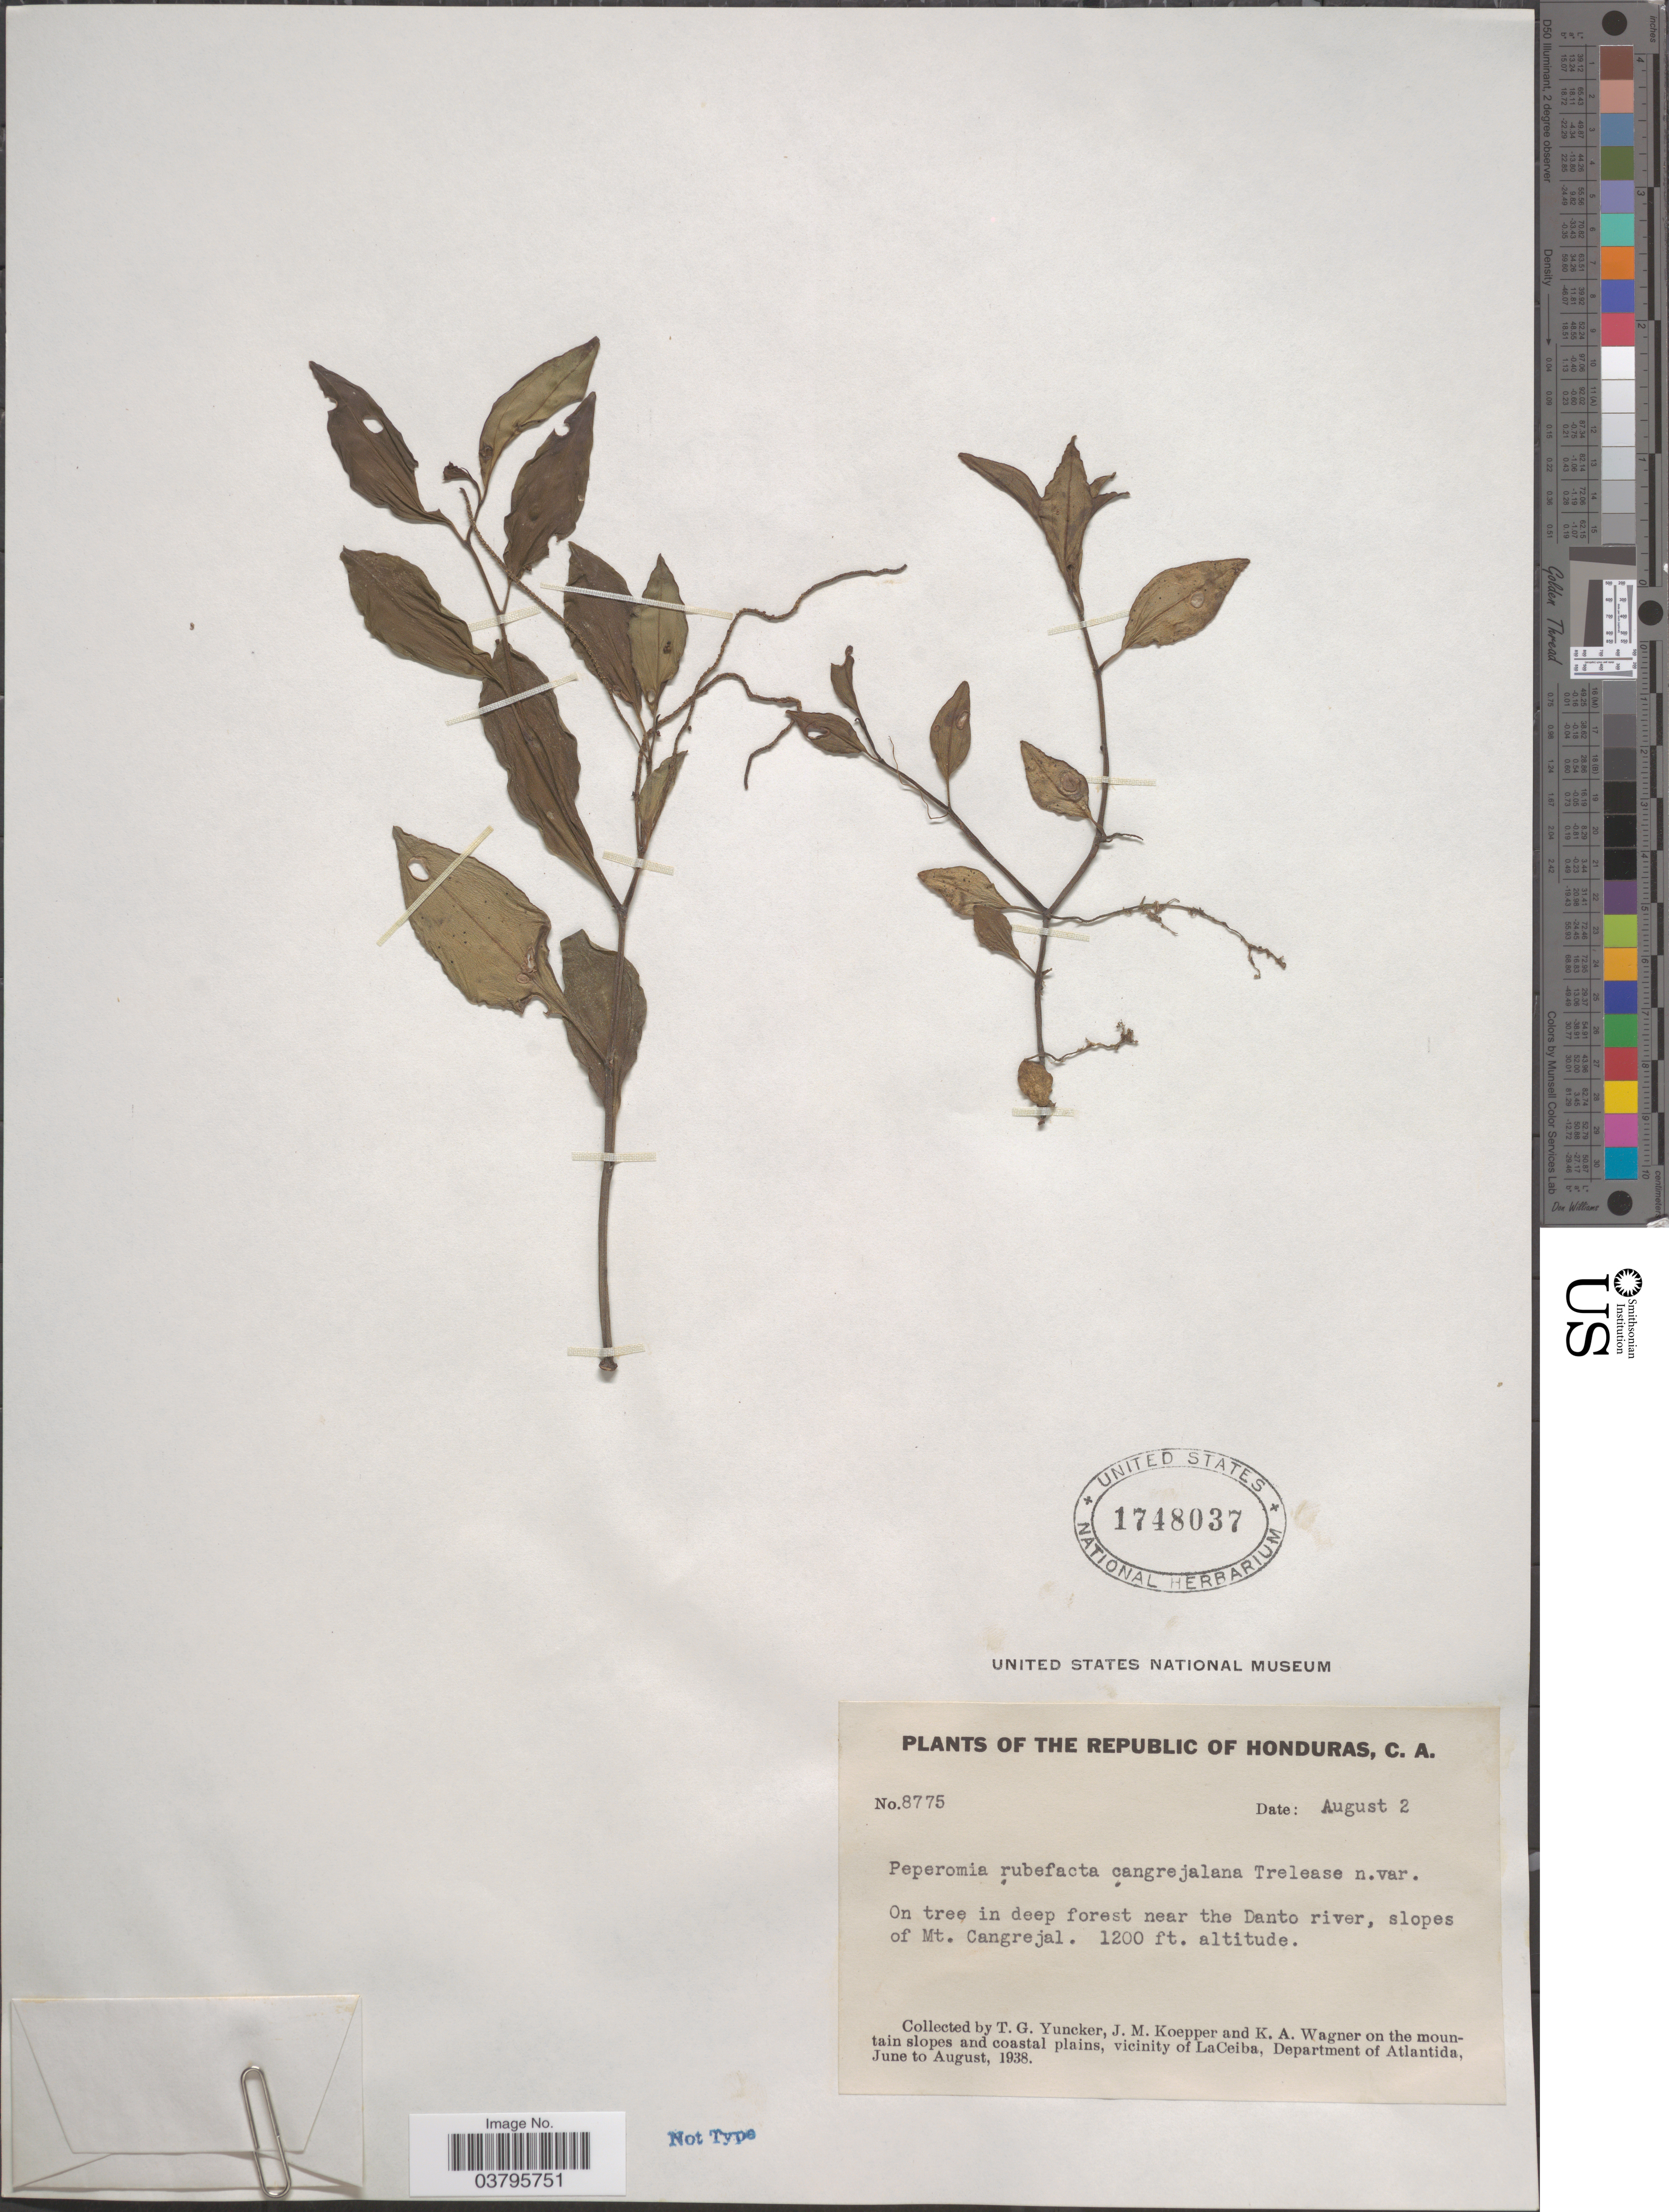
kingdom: Plantae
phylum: Tracheophyta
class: Magnoliopsida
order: Piperales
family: Piperaceae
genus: Peperomia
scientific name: Peperomia glabella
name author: (Sw.) A. Dietr.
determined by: Jiménez, José Estaban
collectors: T. G. Yuncker, J. M. Koepper & K. A. Wagner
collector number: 8775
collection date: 1938-08-02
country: Honduras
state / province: Atlantida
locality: The Republic of Honduras. In deep forest near the Danto river, slopes of Mt. Cangrejal. On the mountain slopes and coastal plains, vicinity of LaCeiba, Department of Atlantida.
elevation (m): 366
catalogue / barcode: US 1748037